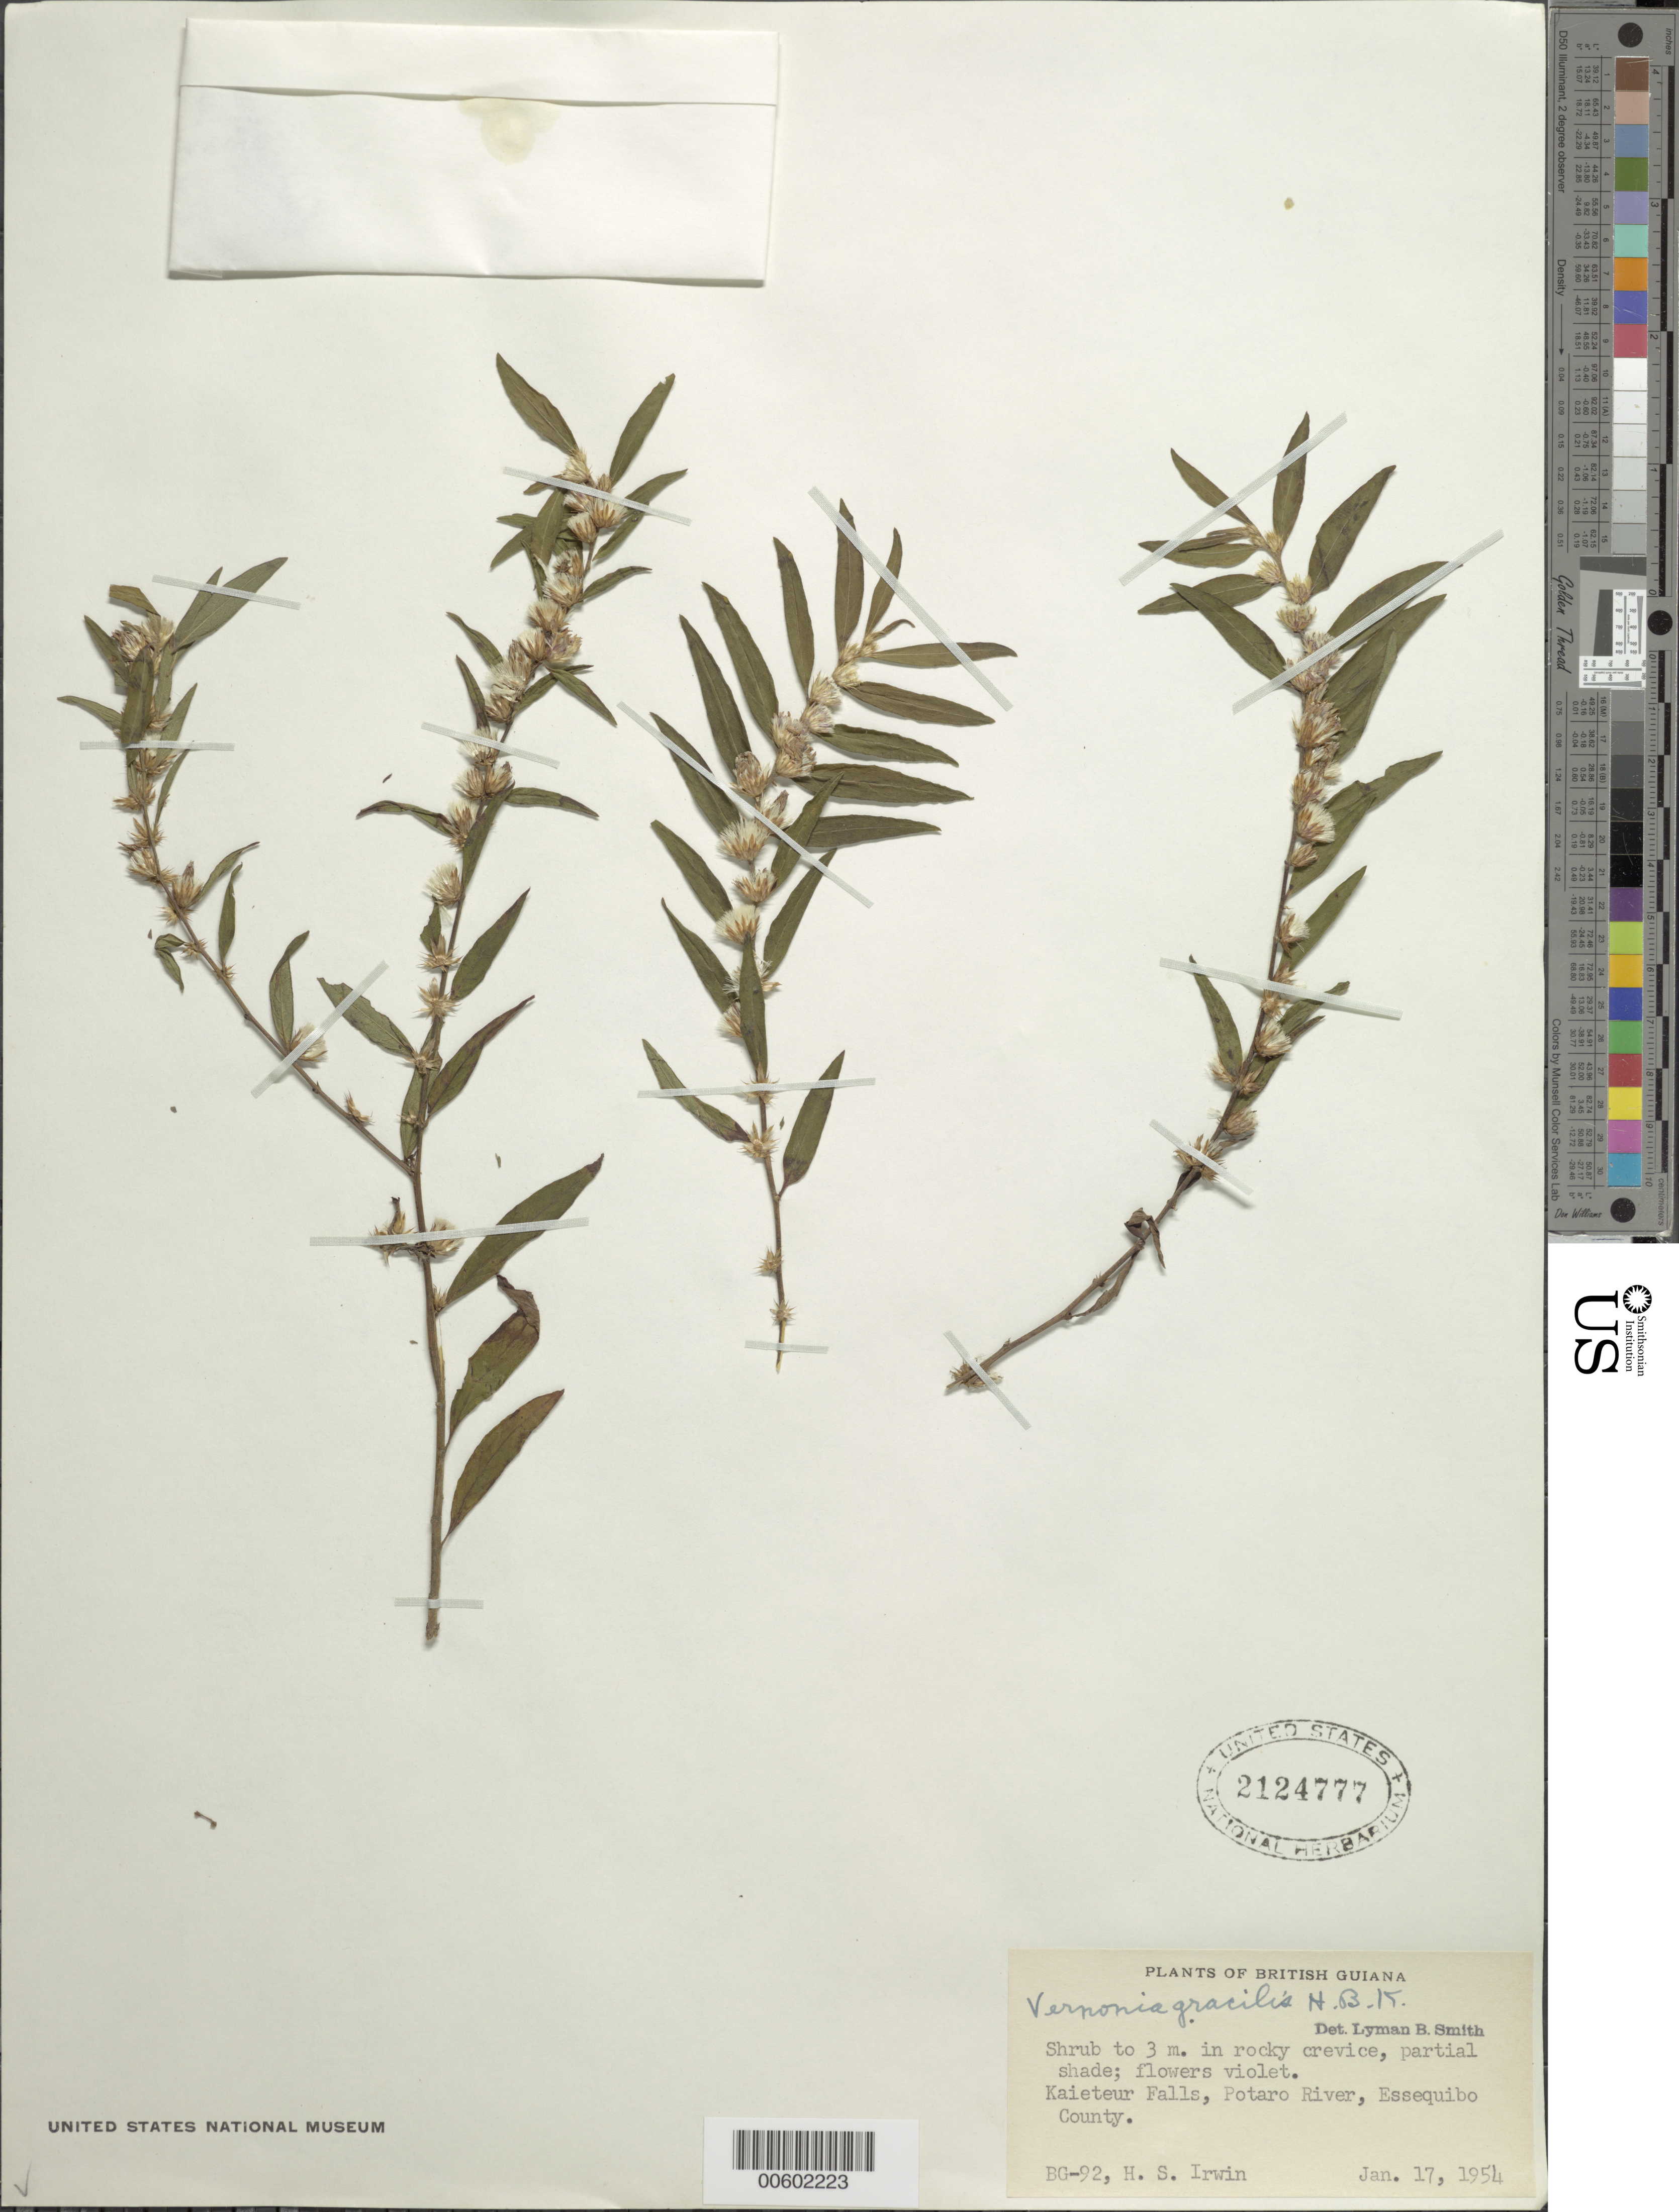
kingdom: Plantae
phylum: Tracheophyta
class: Magnoliopsida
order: Asterales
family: Asteraceae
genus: Lepidaploa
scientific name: Lepidaploa gracilis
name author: (Kunth) H. Rob.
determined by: Smith, Lyman B., (US), NMNH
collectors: H. Irwin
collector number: BG 92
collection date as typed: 17-Jan-54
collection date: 1954-01-17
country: Guyana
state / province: Potaro-Siparuni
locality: Kaieteur Falls, Potaro River, Essequibo County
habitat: Rocky crevice, partial shade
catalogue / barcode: US 2124777